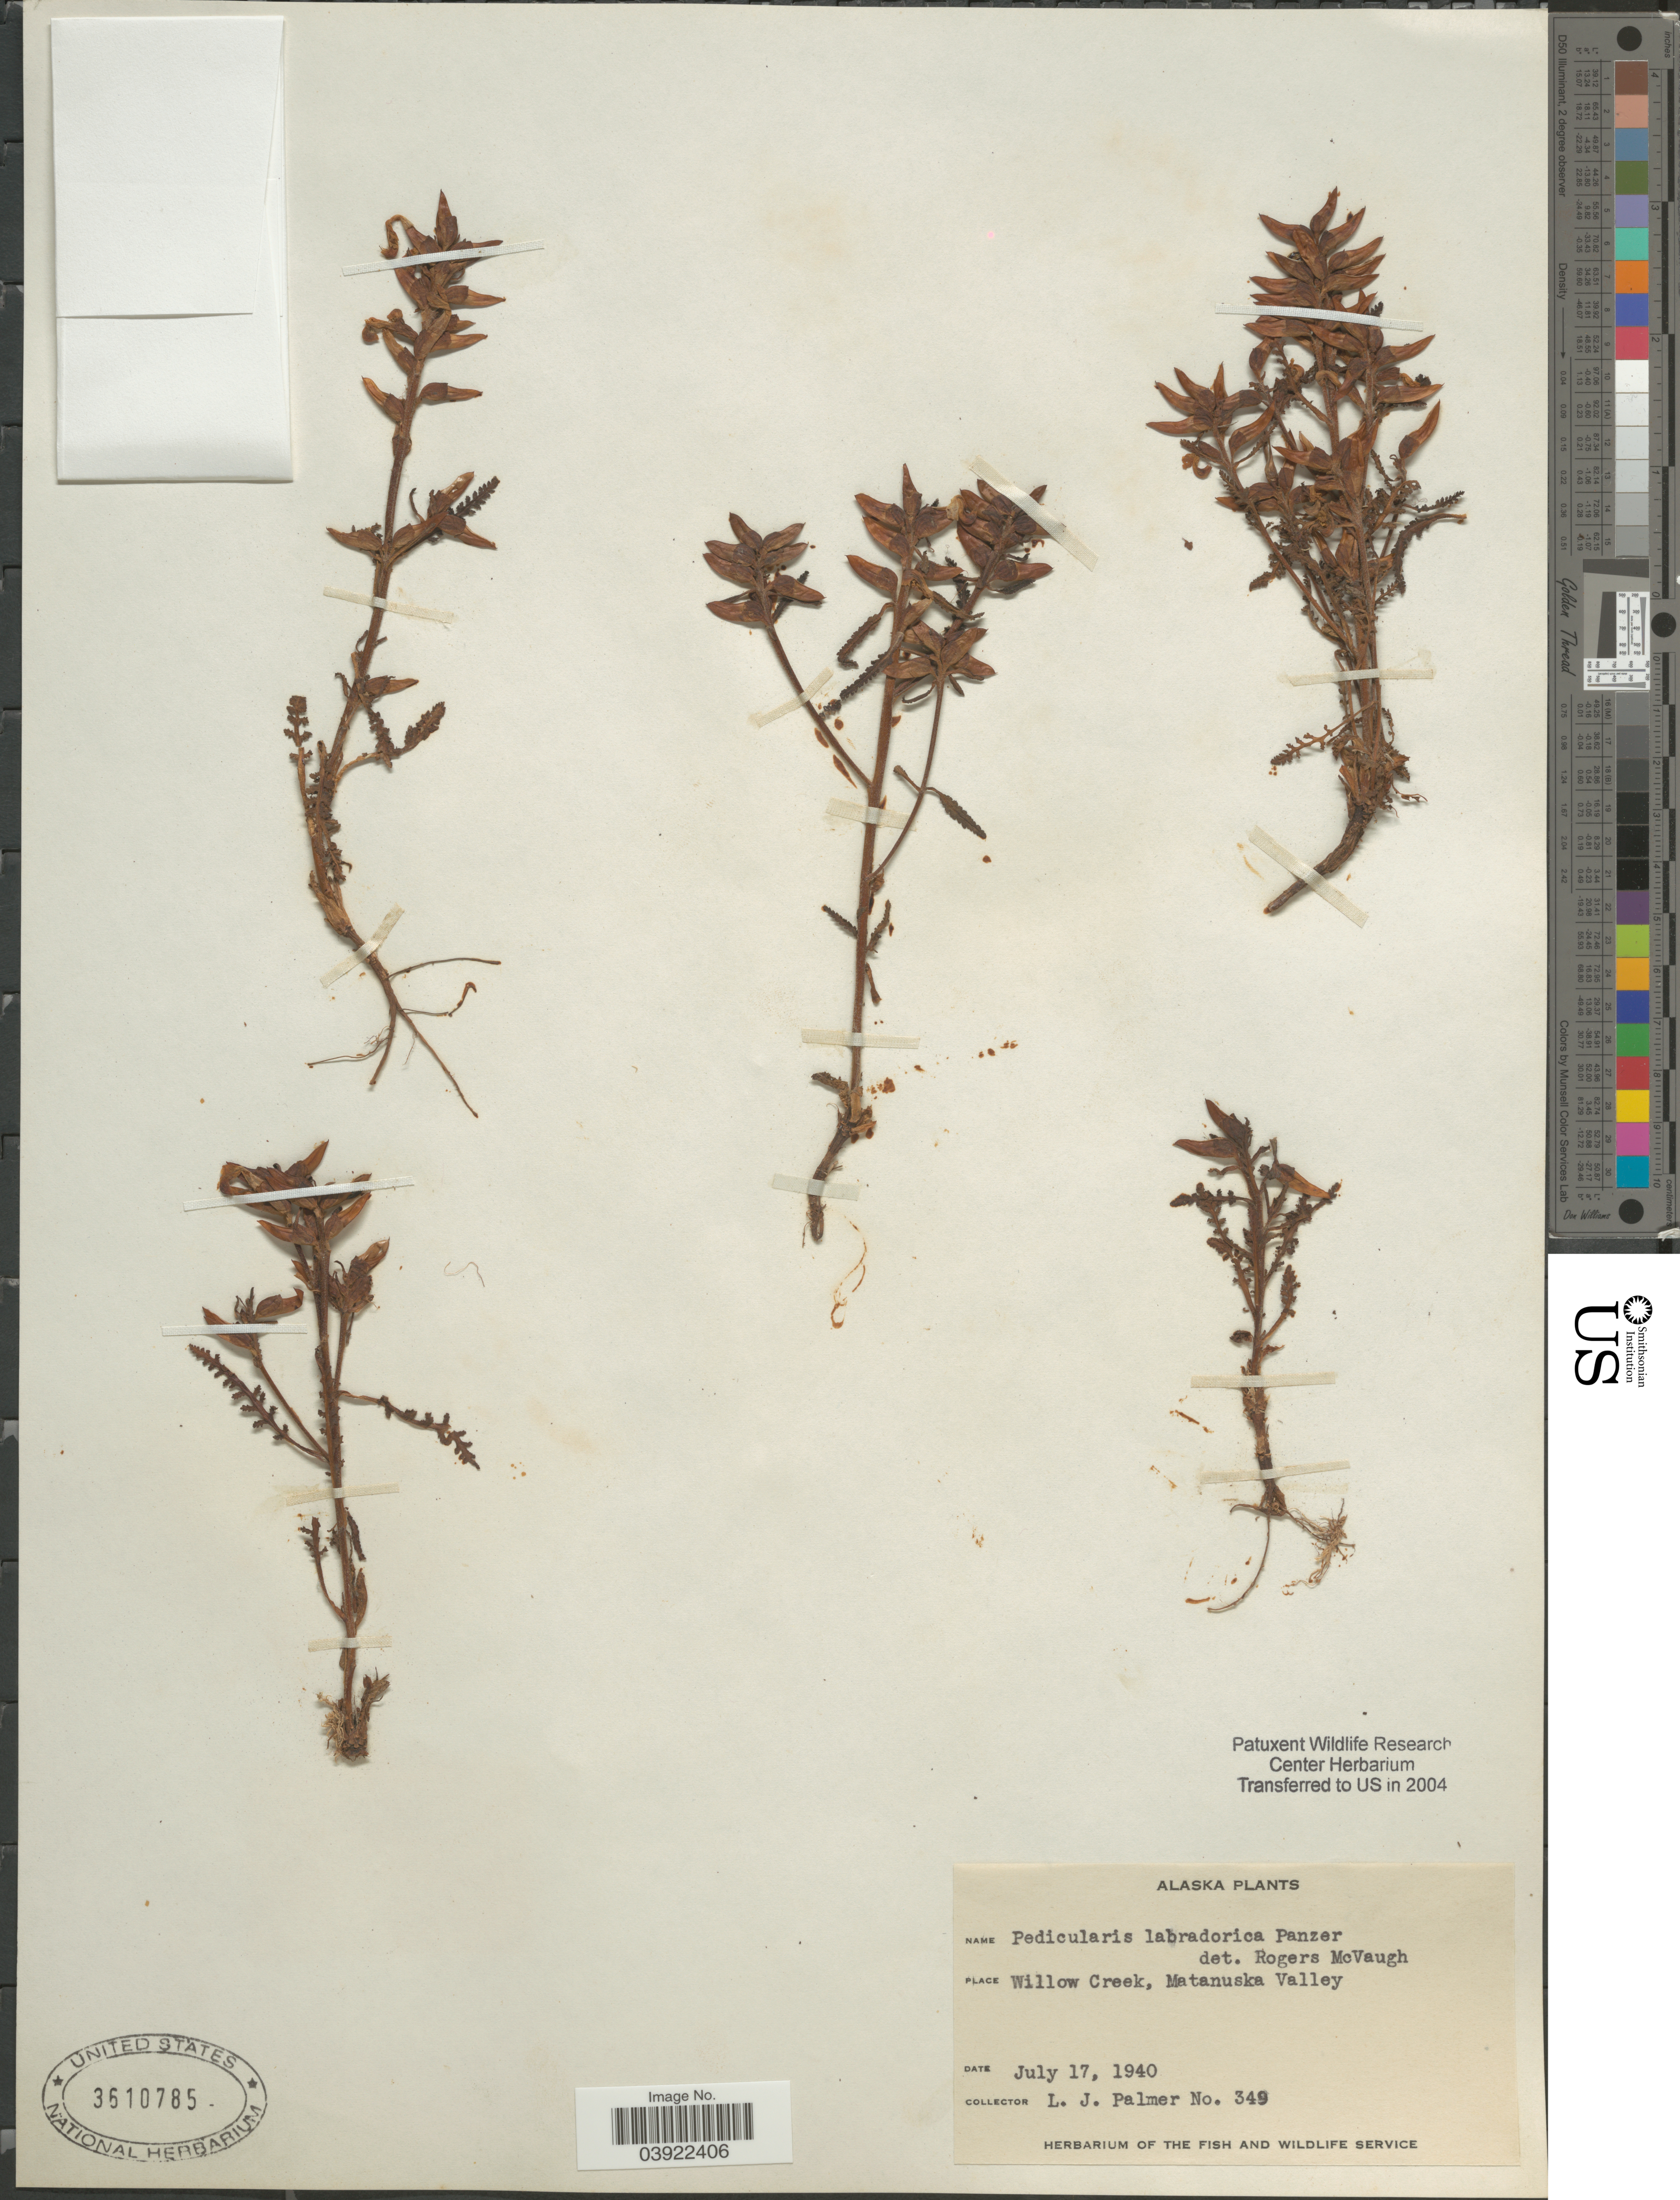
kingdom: Plantae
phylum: Tracheophyta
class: Magnoliopsida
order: Lamiales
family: Orobanchaceae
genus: Pedicularis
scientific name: Pedicularis labradorica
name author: Wirsing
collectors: L. J. Palmer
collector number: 349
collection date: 1940-07-17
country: United States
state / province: Alaska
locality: Willow Creek, Matanuska Valley.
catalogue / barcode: US 3610785